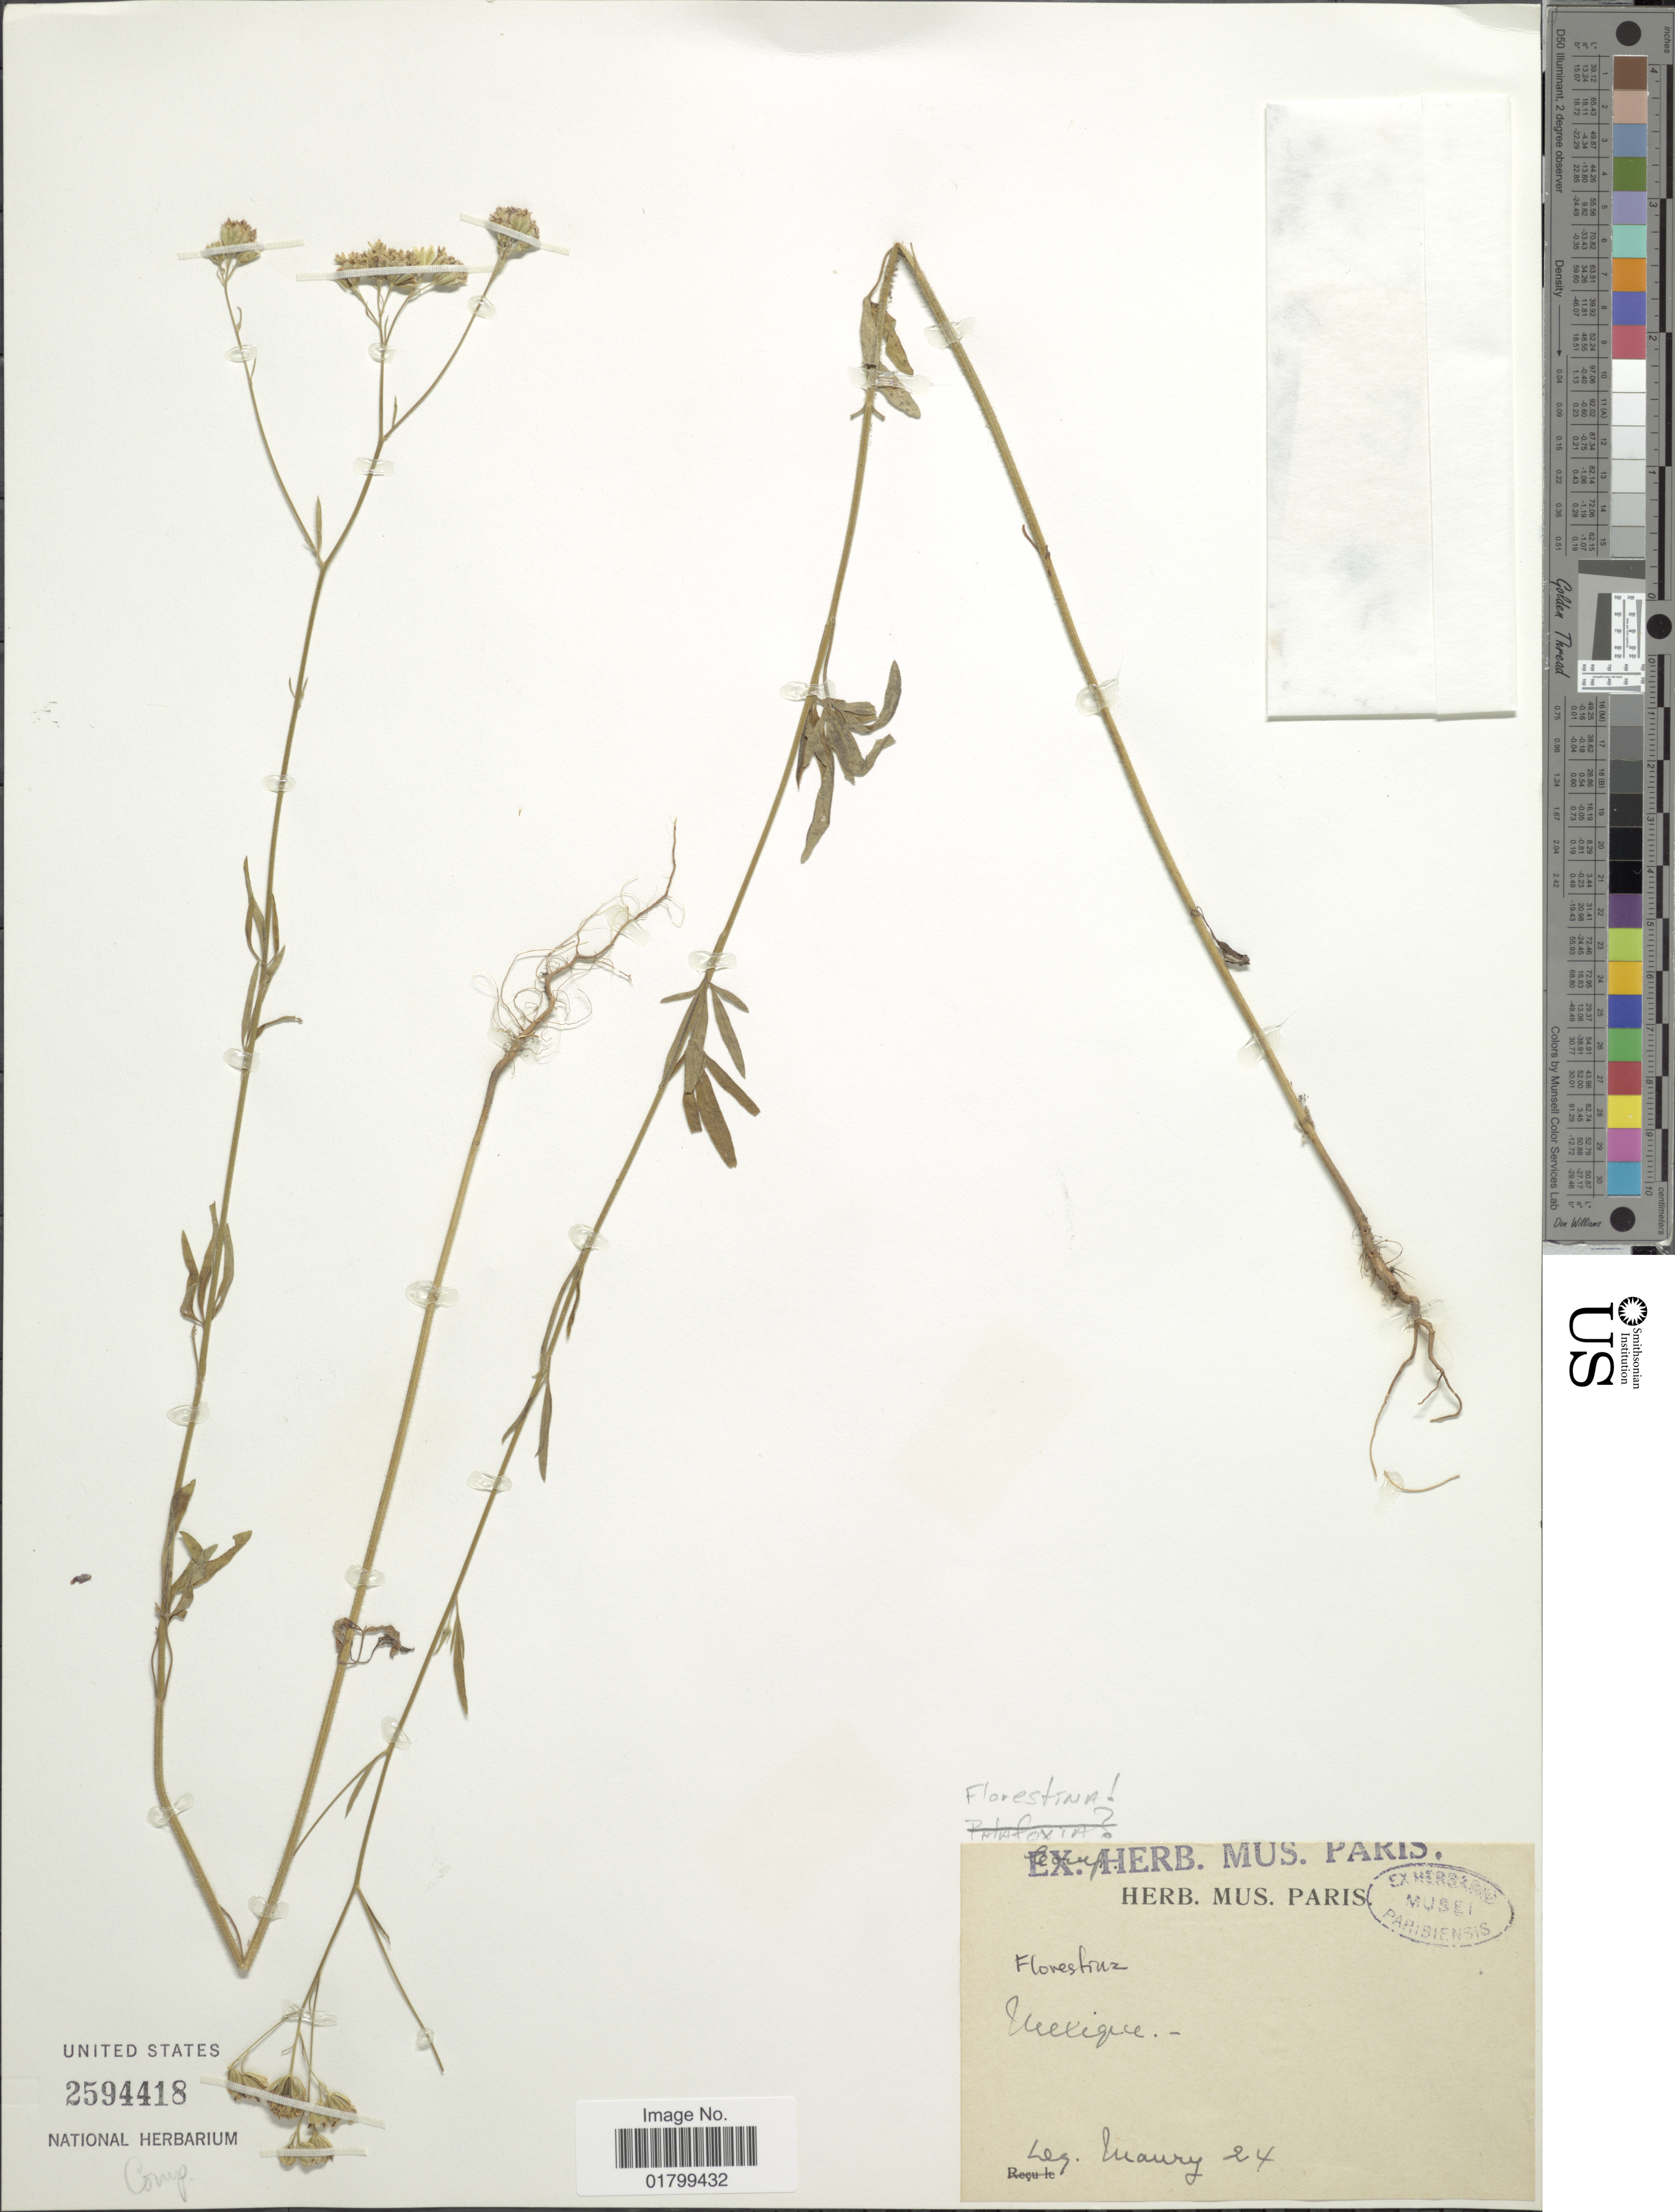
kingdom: Plantae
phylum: Tracheophyta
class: Magnoliopsida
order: Asterales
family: Asteraceae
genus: Florestina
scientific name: Florestina sp.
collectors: Maury, --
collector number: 24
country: Mexico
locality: Florestina [unsure placement]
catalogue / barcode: US 2594418